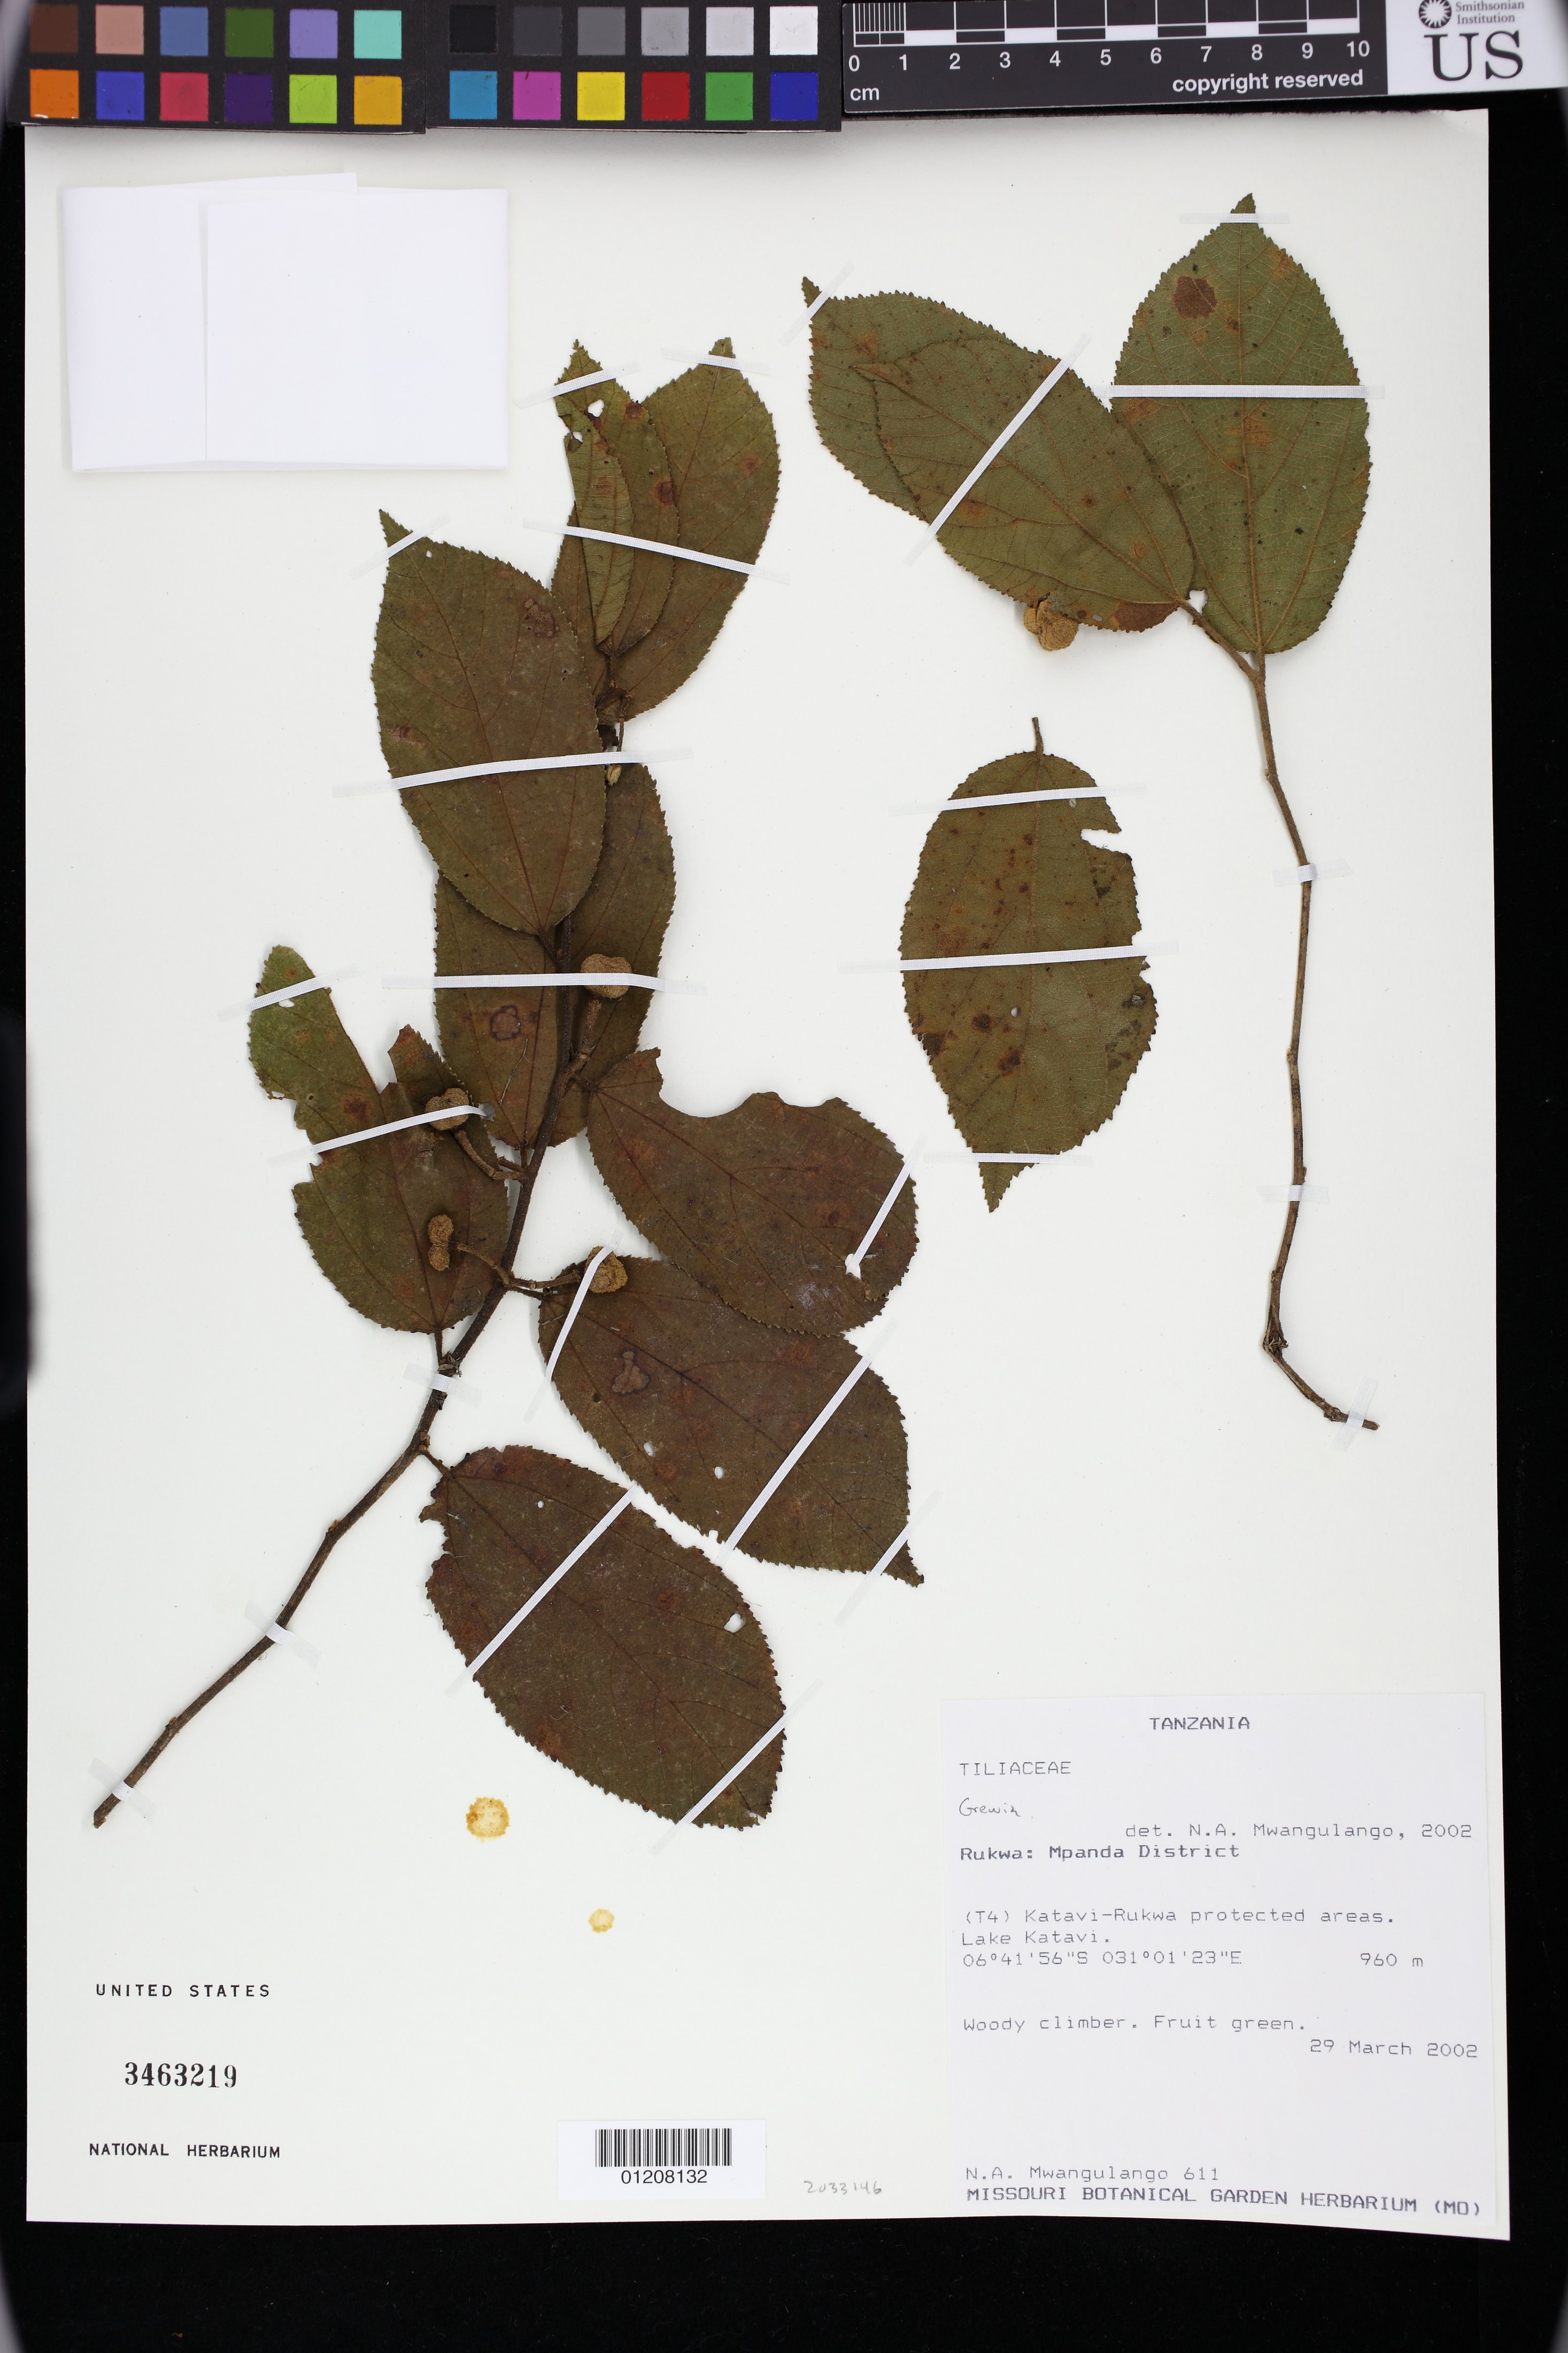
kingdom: Plantae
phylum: Tracheophyta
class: Magnoliopsida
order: Malvales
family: Malvaceae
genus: Grewia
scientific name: Grewia sp.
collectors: N. A. Mwangulango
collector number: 611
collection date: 2002-03-29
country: Tanzania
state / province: Rukwa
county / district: Mpanda District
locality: (T4) Katavi-Rukwa protected areas. Lake Katavi.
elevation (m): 960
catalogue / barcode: US 3463219